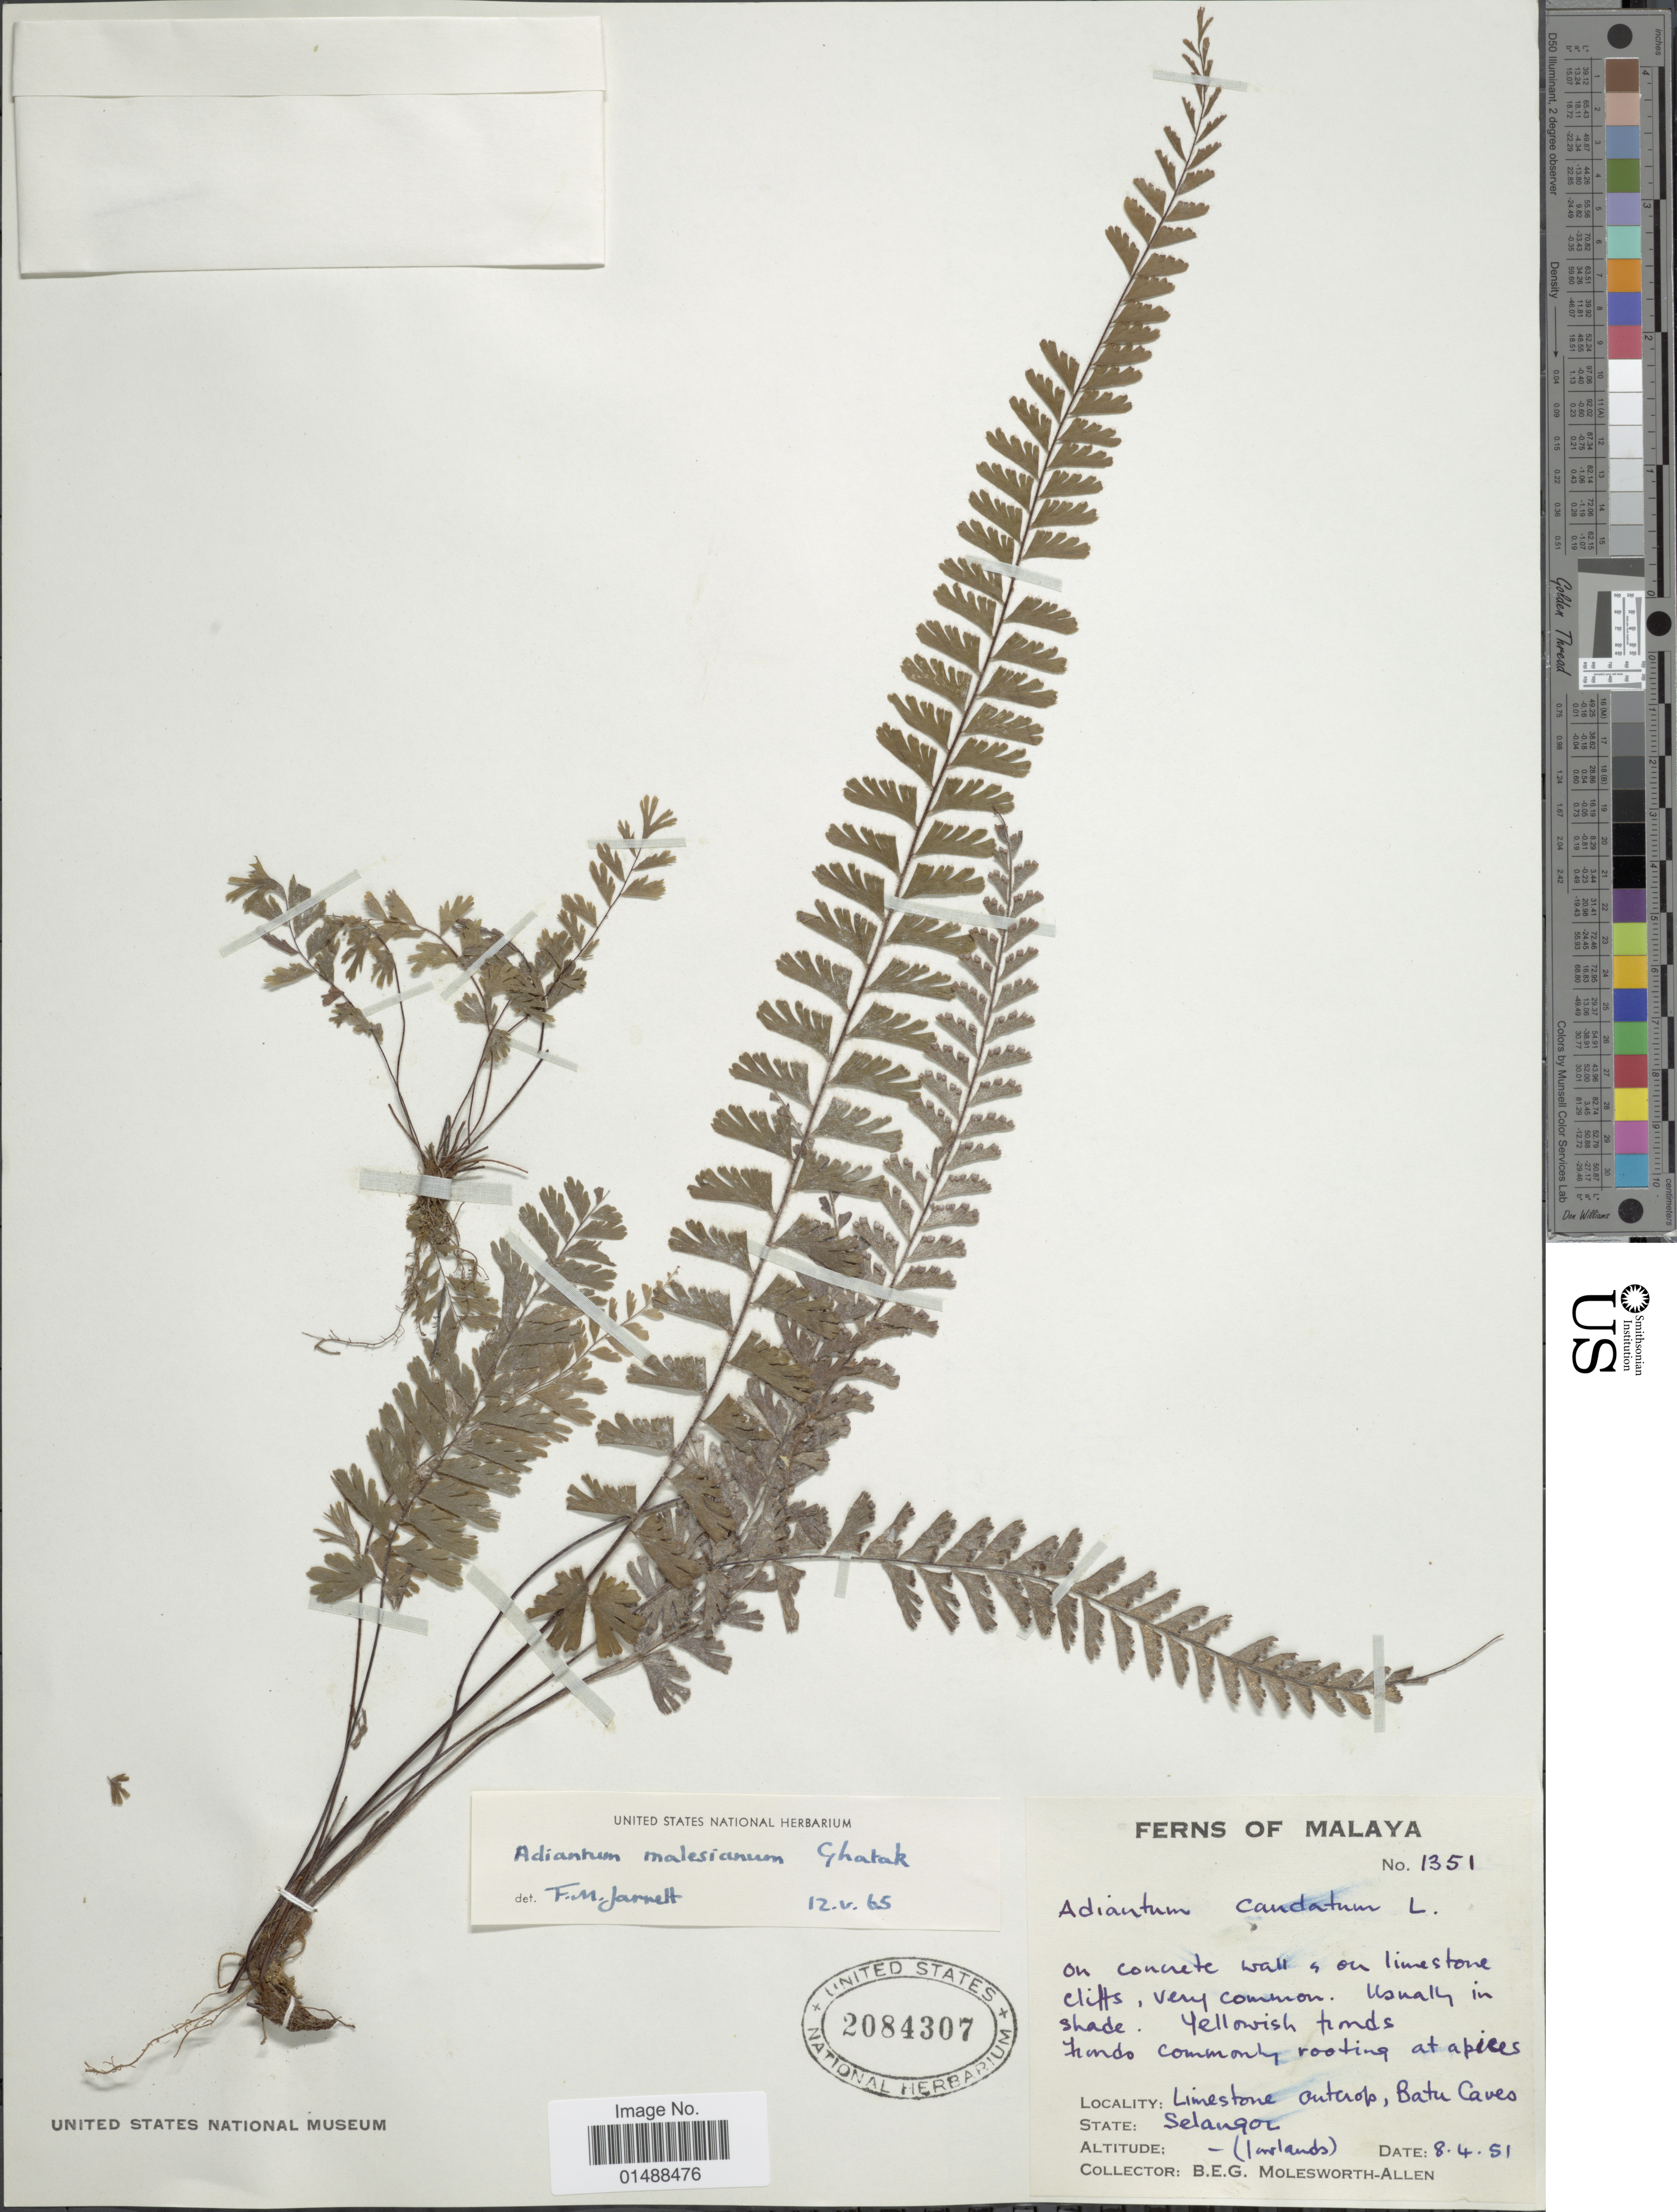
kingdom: Plantae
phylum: Tracheophyta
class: Polypodiopsida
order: Polypodiales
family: Pteridaceae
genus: Adiantum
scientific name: Adiantum malesianum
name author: J. Ghatak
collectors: B. E. G. Molesworth-Allen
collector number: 1351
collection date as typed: Transcribed d/m/y: 8/4/51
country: Malaysia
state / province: Selangor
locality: Limestone outcrop, Batu Caves, Malaya.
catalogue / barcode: US 2084307